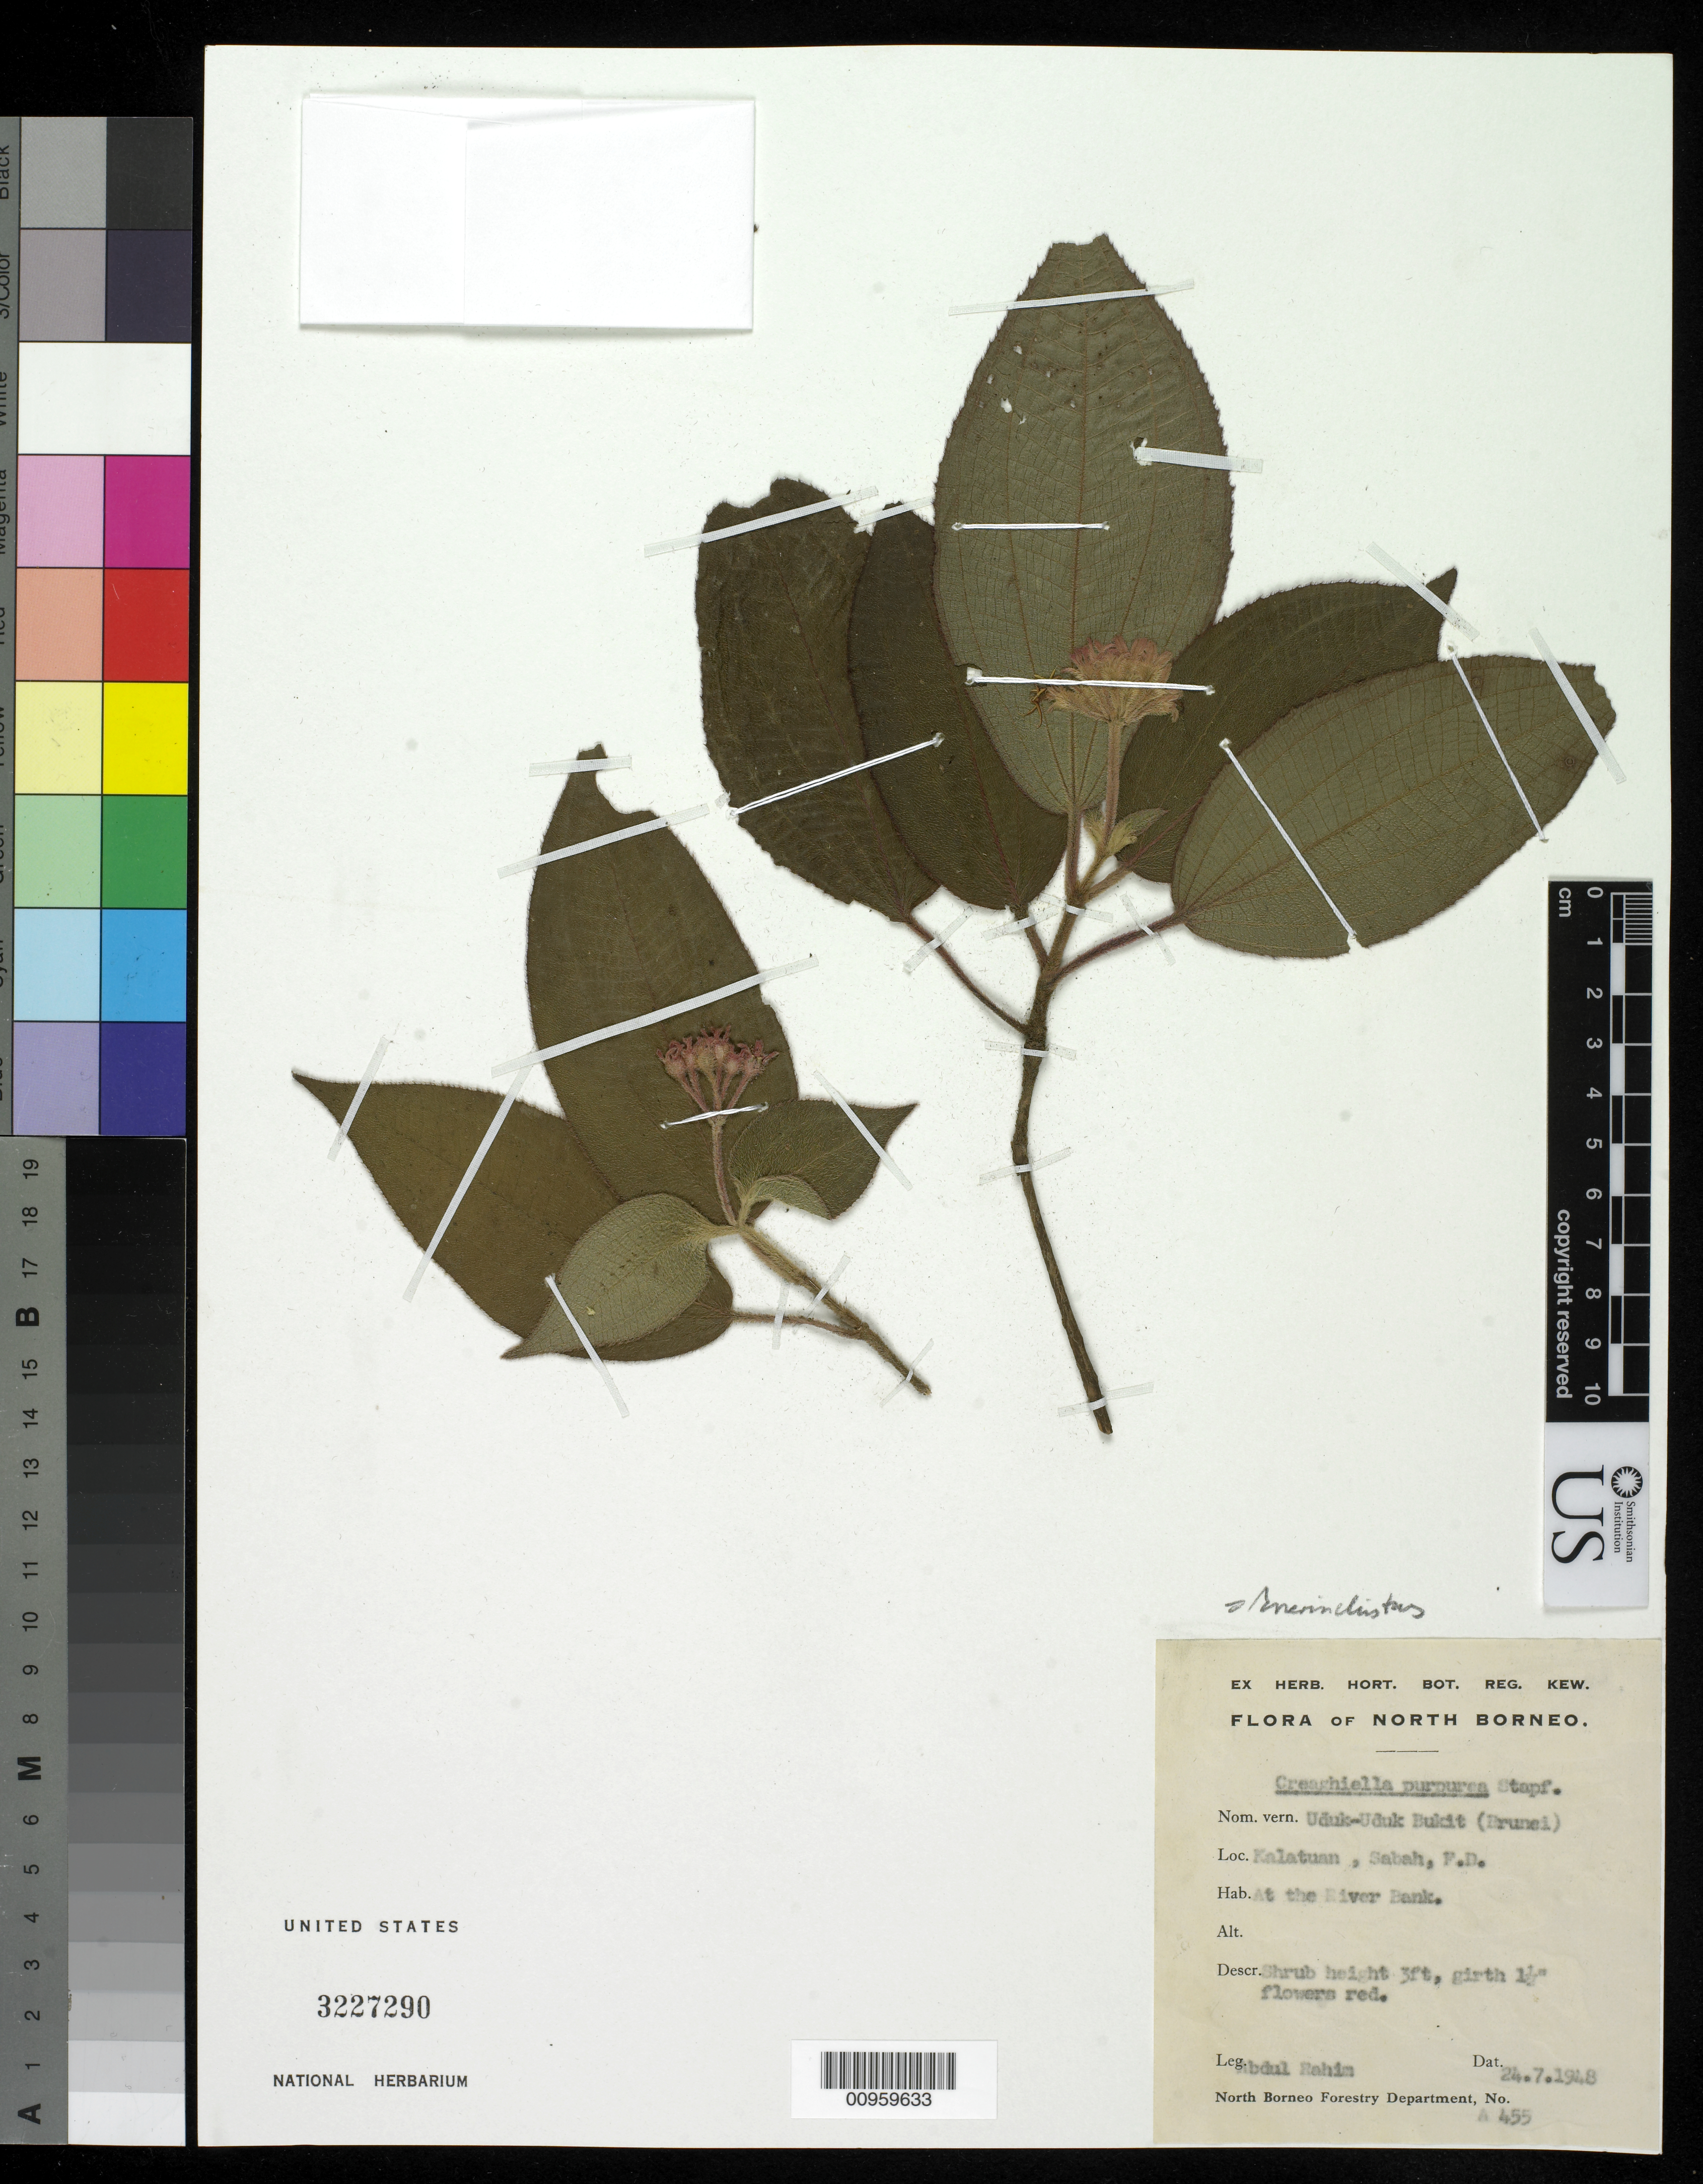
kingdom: Plantae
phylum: Tracheophyta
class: Magnoliopsida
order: Myrtales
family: Melastomataceae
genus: Anerincleistus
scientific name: Anerincleistus purpureus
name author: (Stapf) J.F. Maxwell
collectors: A. Rahim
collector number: A 455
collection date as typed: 24 Jul 1948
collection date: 1948-07-24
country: Indonesia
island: Borneo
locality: Kalatuan, Sabah, F.D.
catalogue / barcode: US 3227290